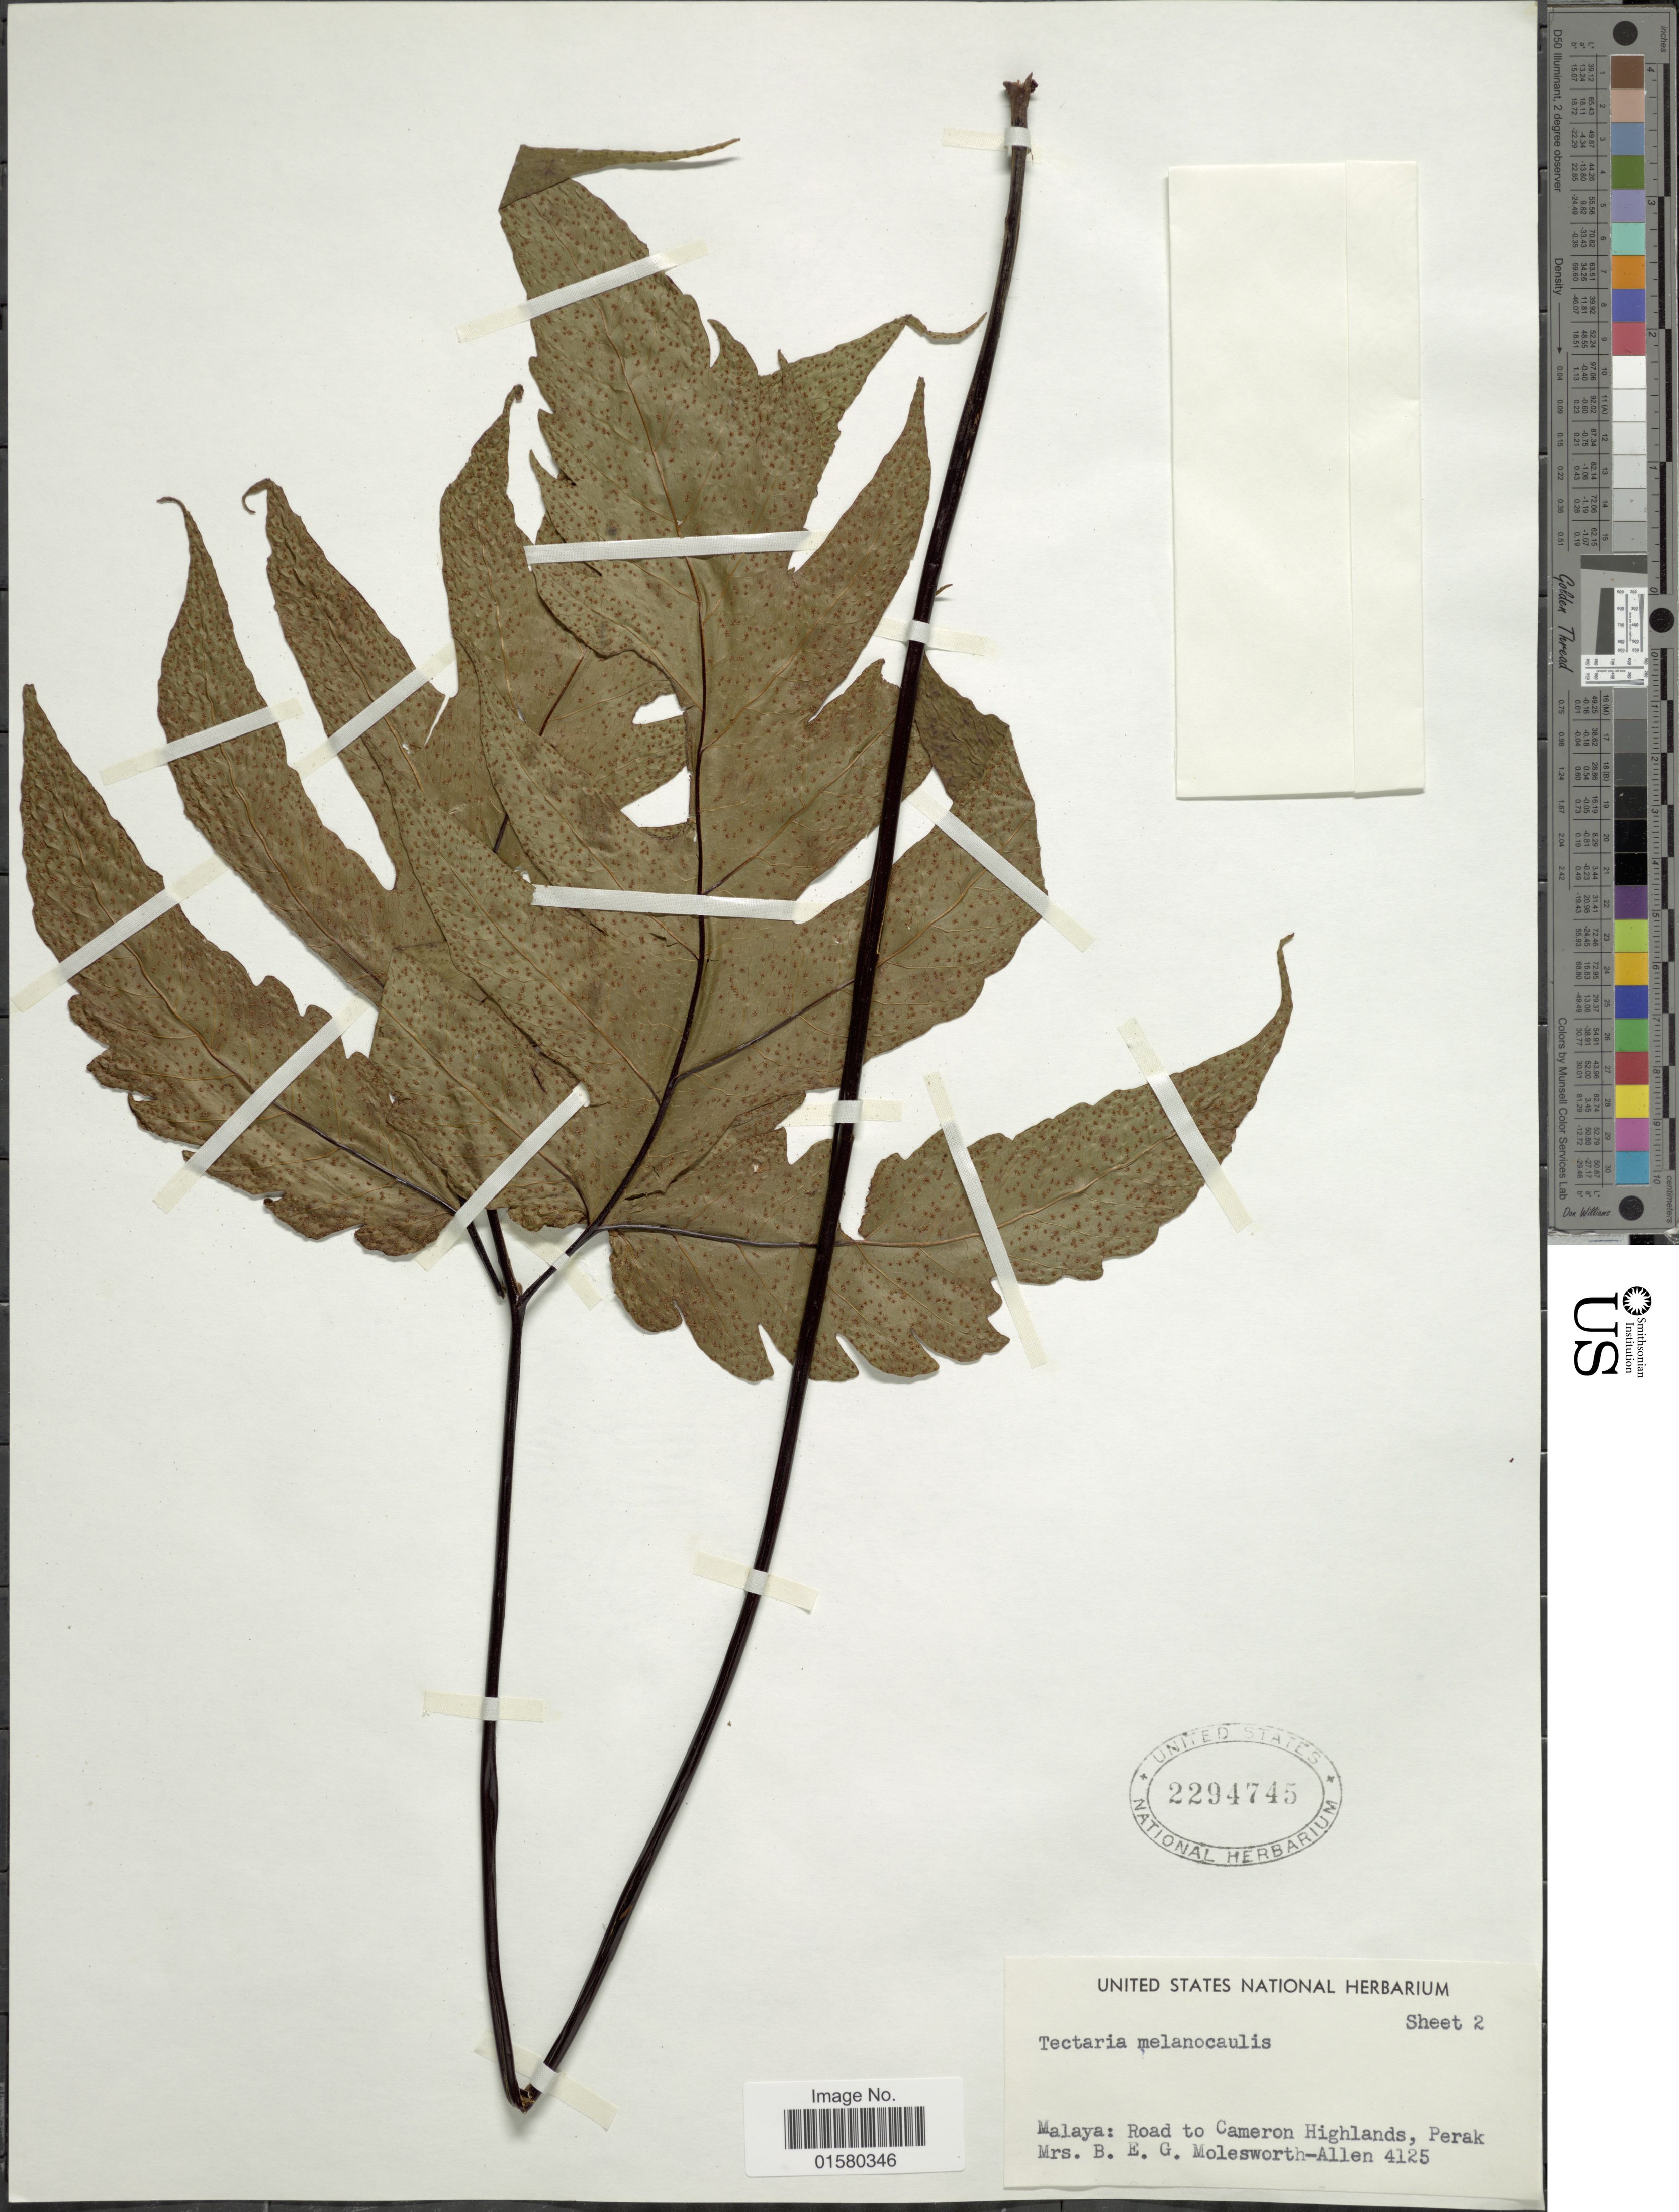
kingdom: Plantae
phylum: Tracheophyta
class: Polypodiopsida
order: Polypodiales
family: Tectariaceae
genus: Tectaria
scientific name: Tectaria melanocaulos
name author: (Bedd.) Copel.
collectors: Mrs. B. E. G. Molesworth-Allen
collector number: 4125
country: Malaysia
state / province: Perak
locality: Malaya: Road to Cameron Highlands, Perak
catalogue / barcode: US 2294745